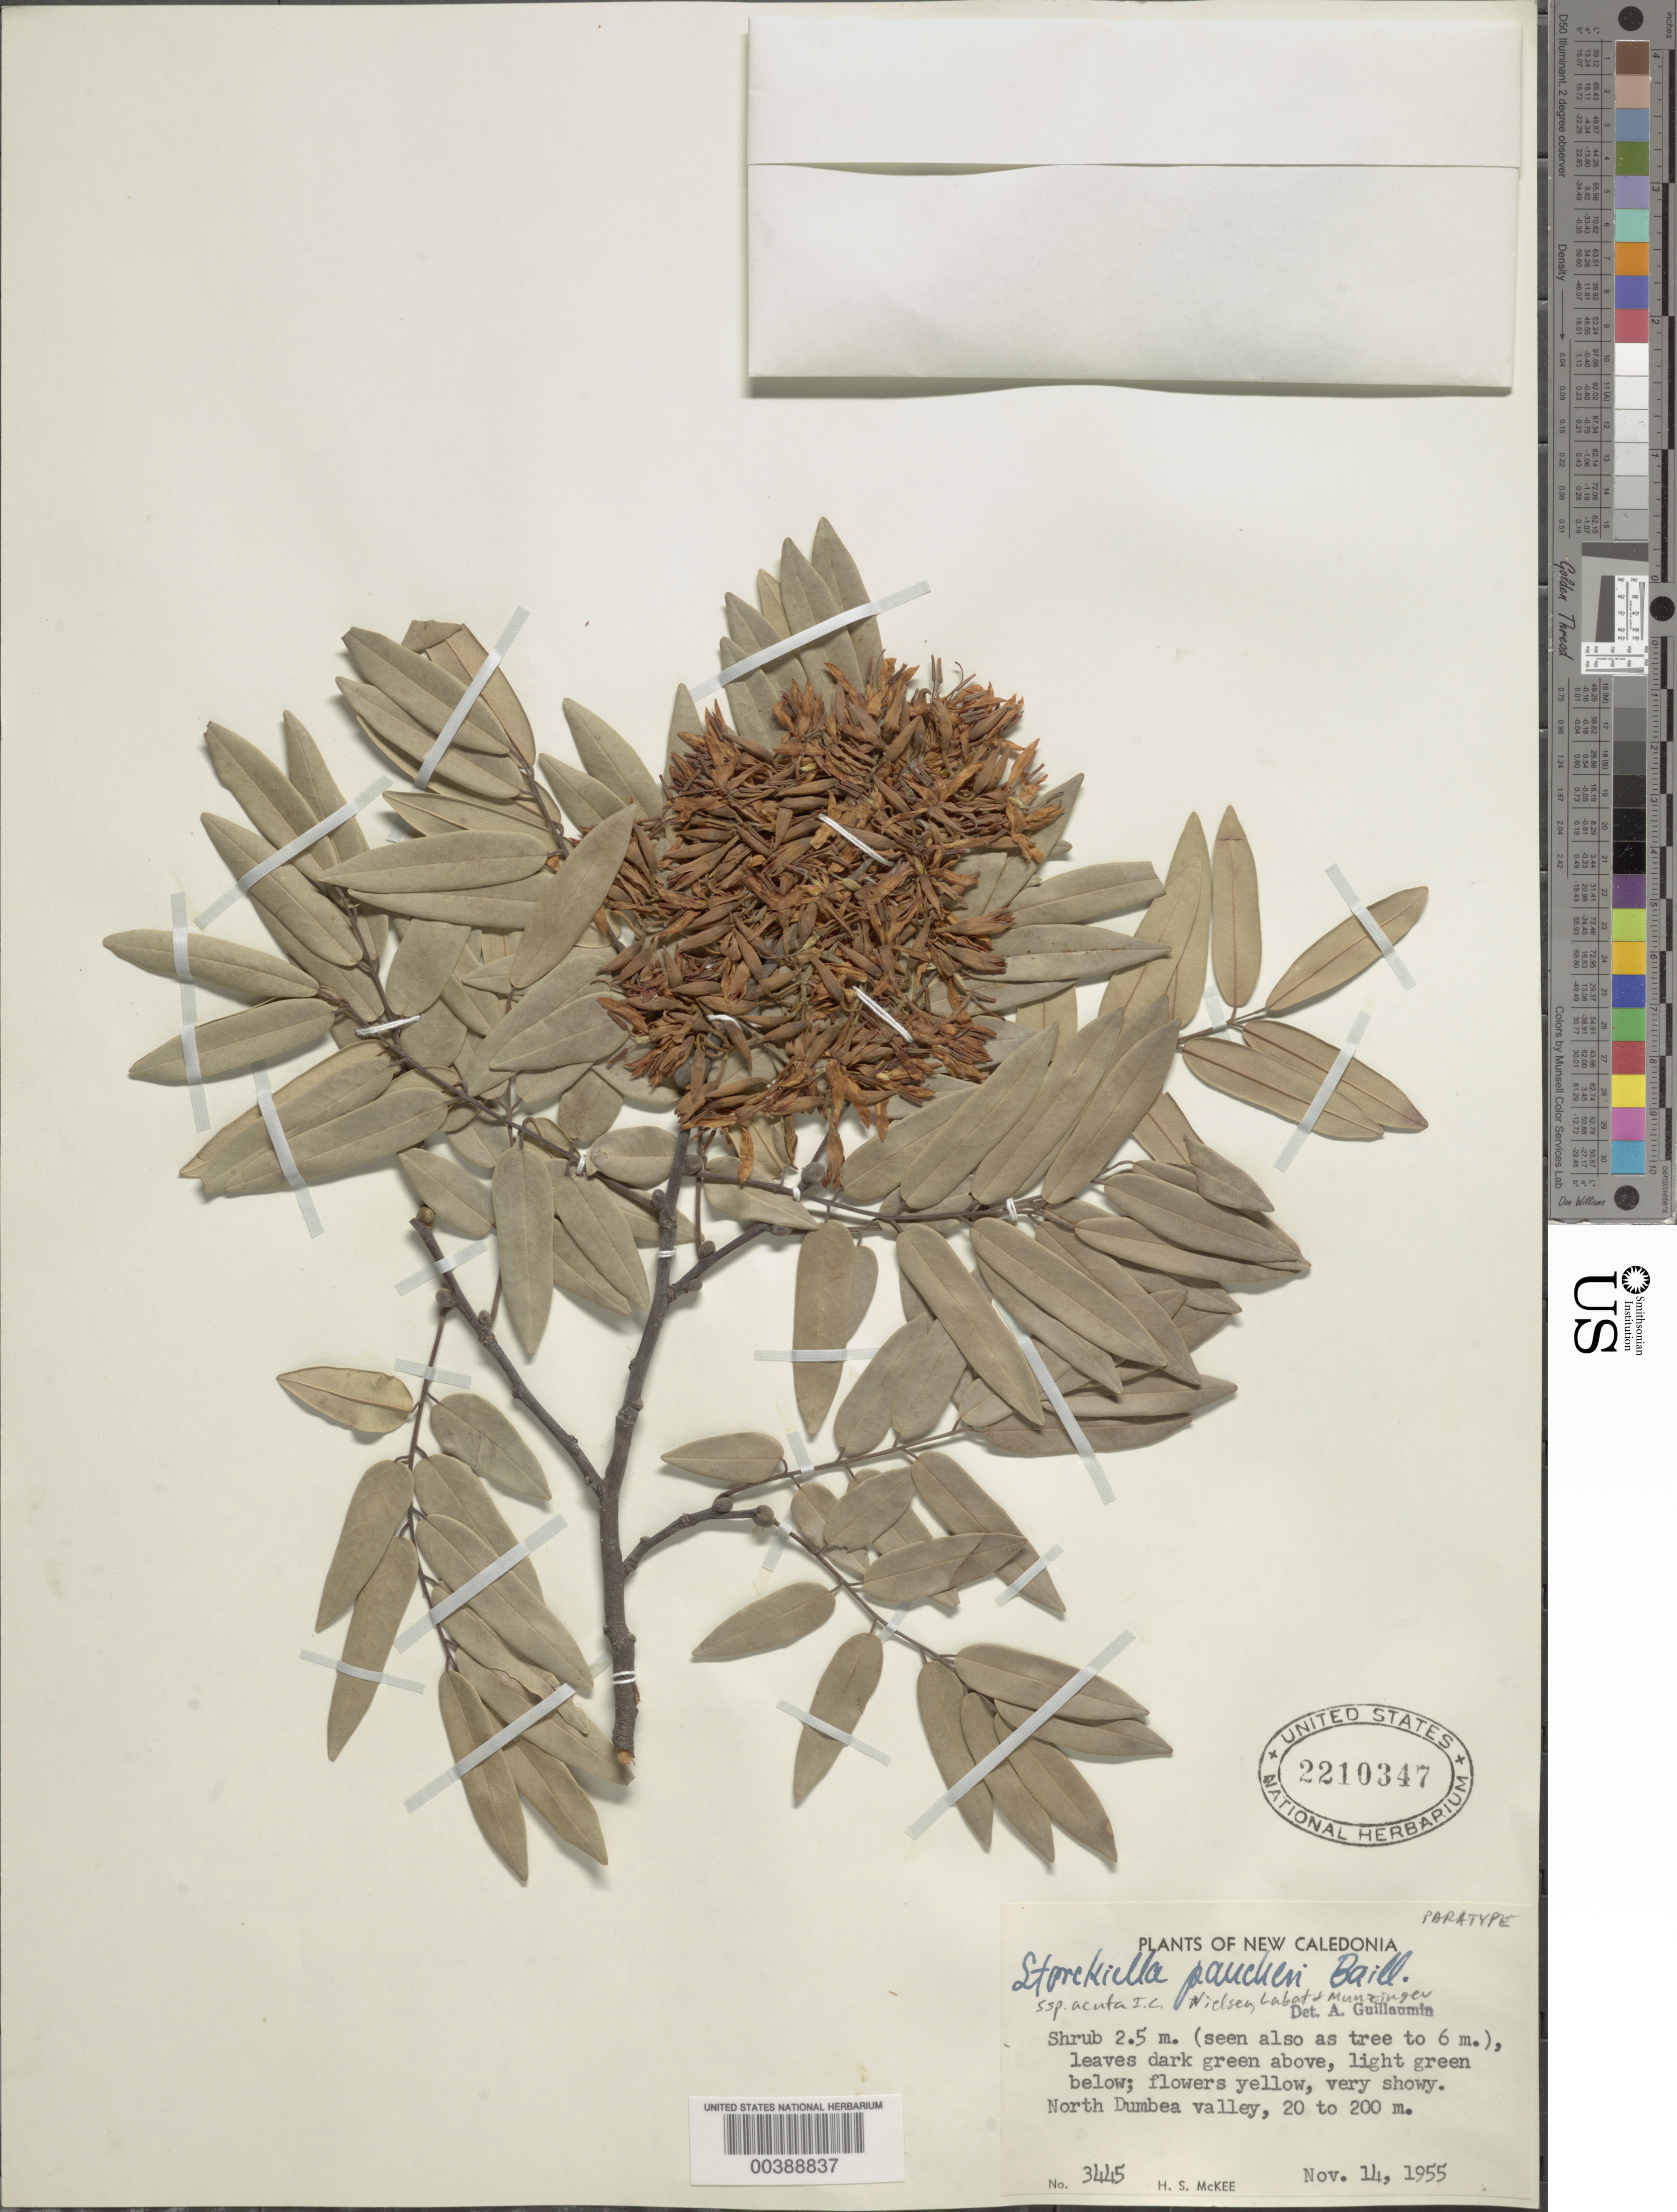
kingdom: Plantae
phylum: Tracheophyta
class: Magnoliopsida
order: Fabales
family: Fabaceae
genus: Storckiella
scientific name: Storckiella pancheri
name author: Baill.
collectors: H. S. MacKee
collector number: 3445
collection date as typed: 14 Nov 1955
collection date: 1955-11-14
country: New Caledonia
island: New Caledonia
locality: North dumbea valley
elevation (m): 20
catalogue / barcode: US 2210347